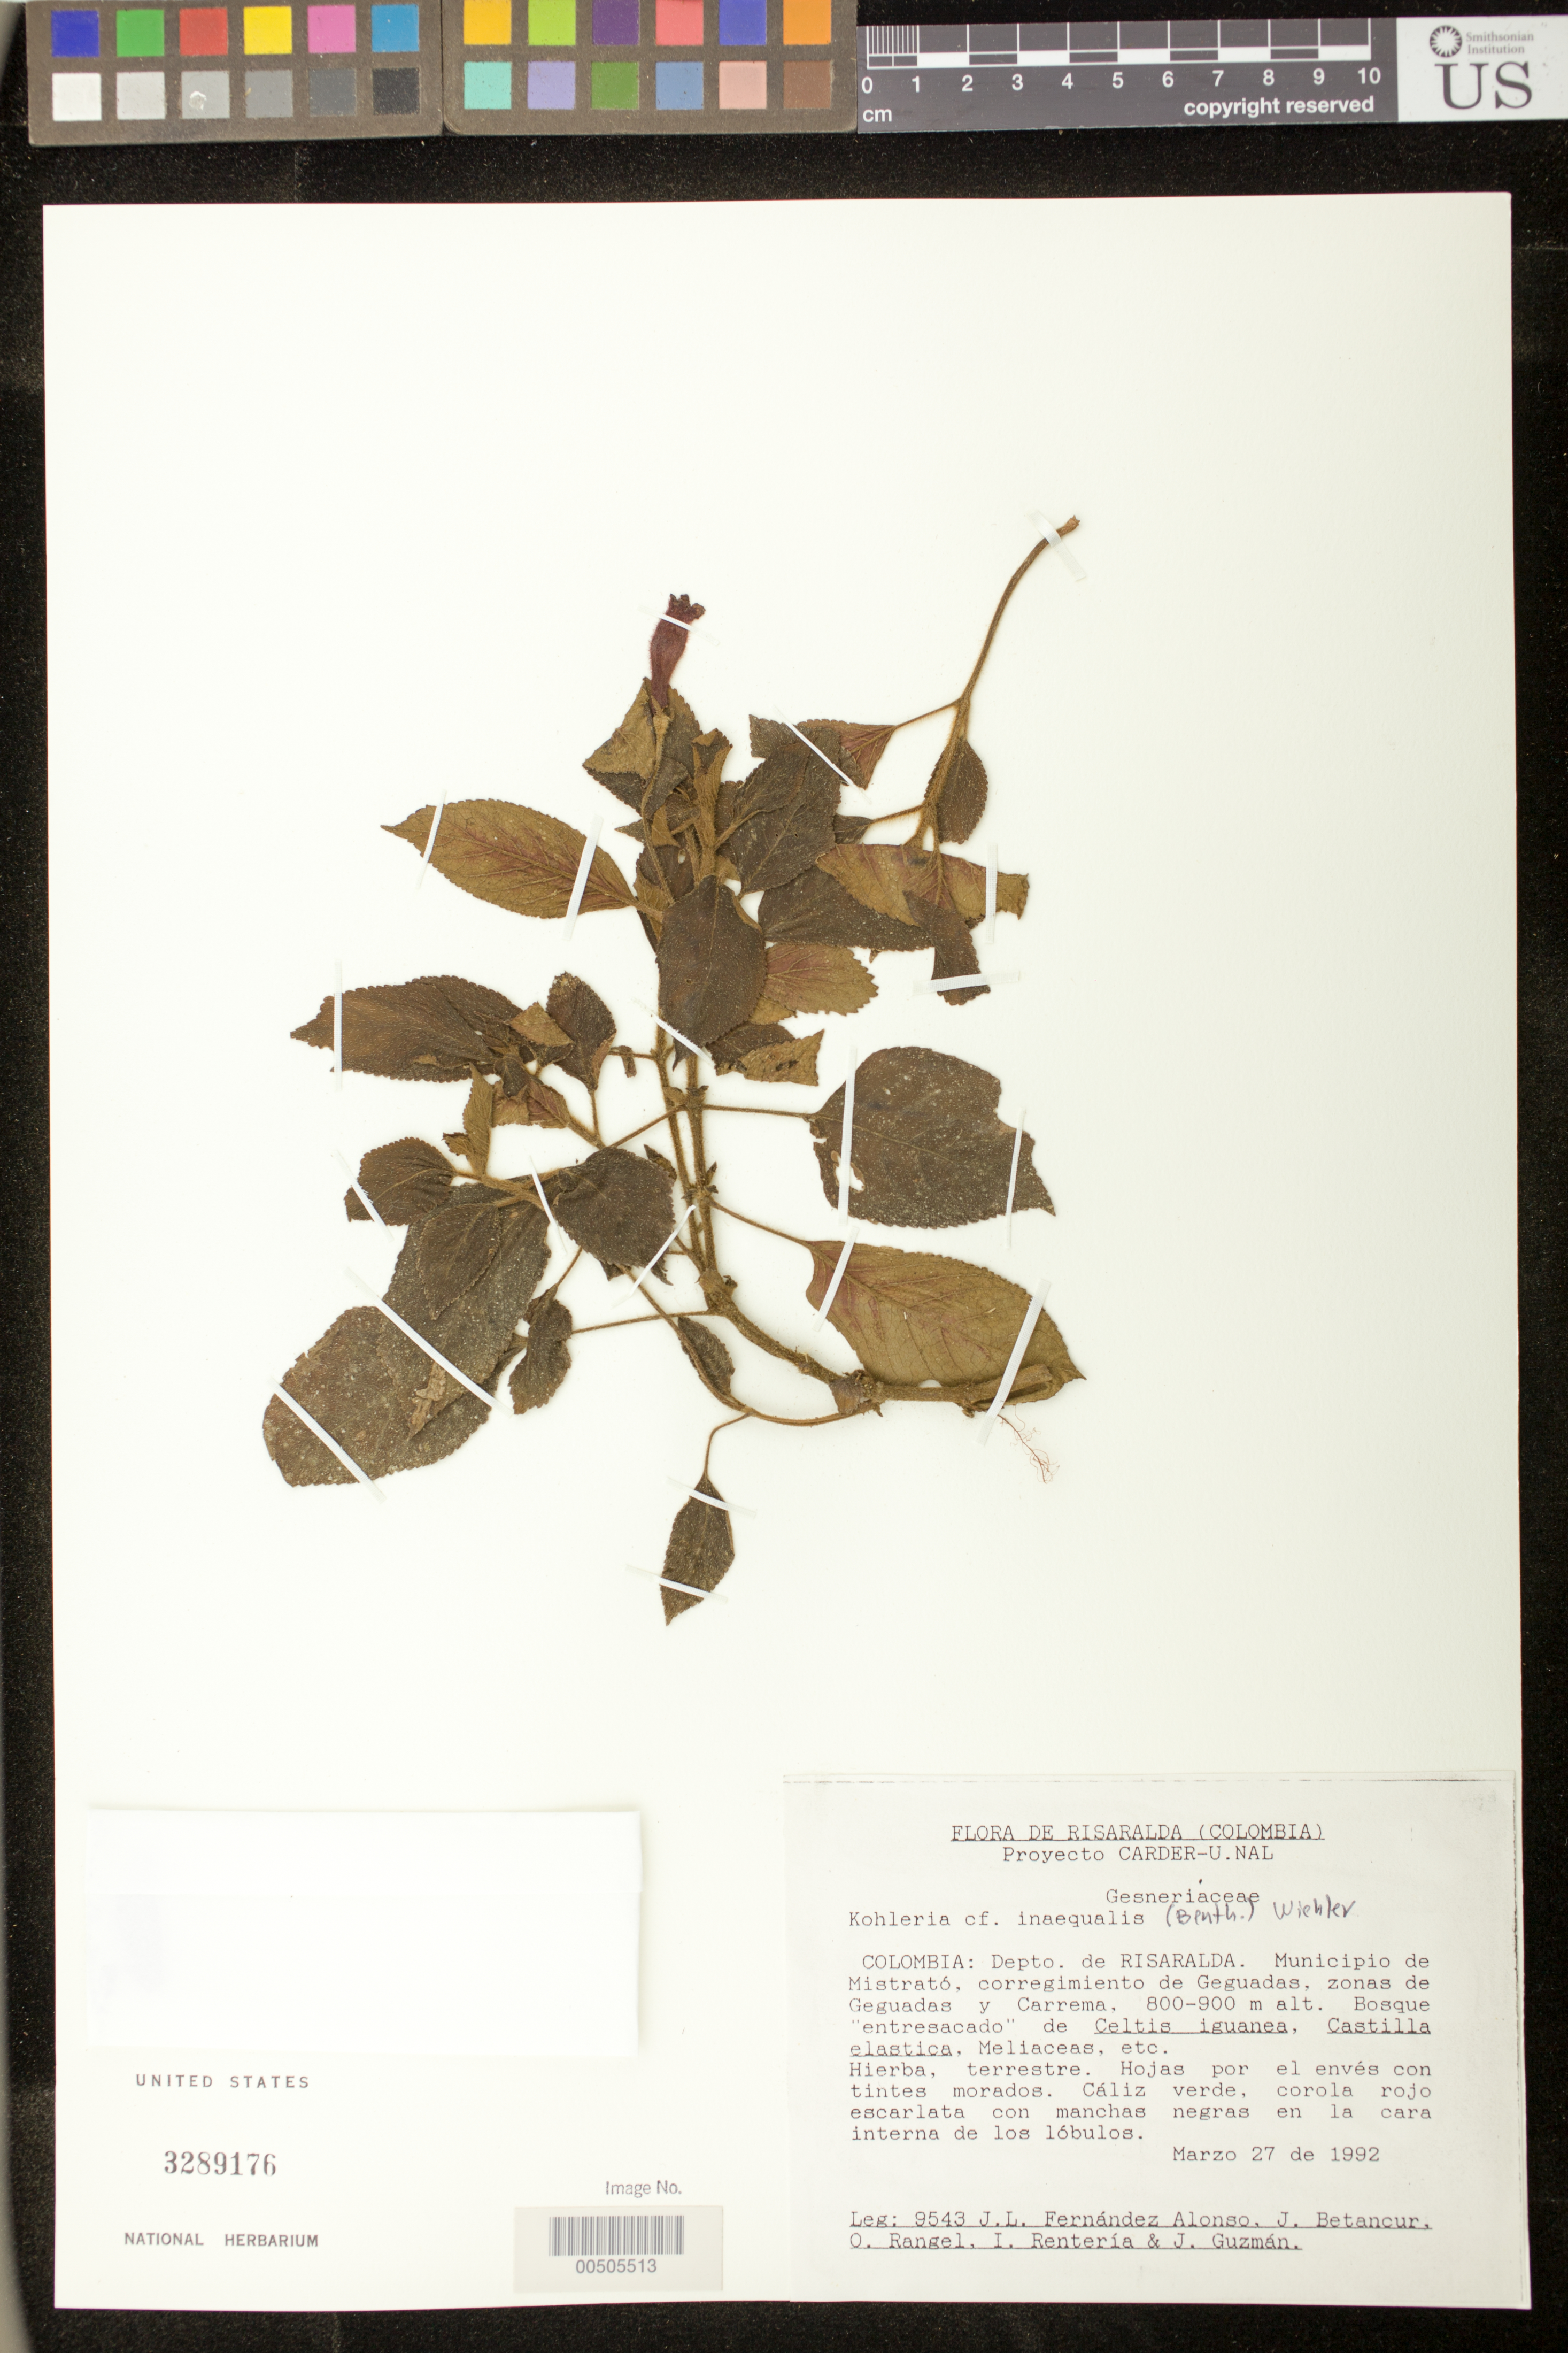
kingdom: Plantae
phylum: Tracheophyta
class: Magnoliopsida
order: Lamiales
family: Gesneriaceae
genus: Kohleria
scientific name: Kohleria inaequalis var. inaequalis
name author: (Benth.) Wiehler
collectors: J. L. Fernández-Alonso, J. C. Betancur, J. O. Rangel Ch., I. Renteria & J. Guzman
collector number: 9543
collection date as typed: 27 Mar 1992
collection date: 1992-03-27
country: Colombia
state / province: Risaralda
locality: Municipio de Mistrató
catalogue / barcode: US 3289176